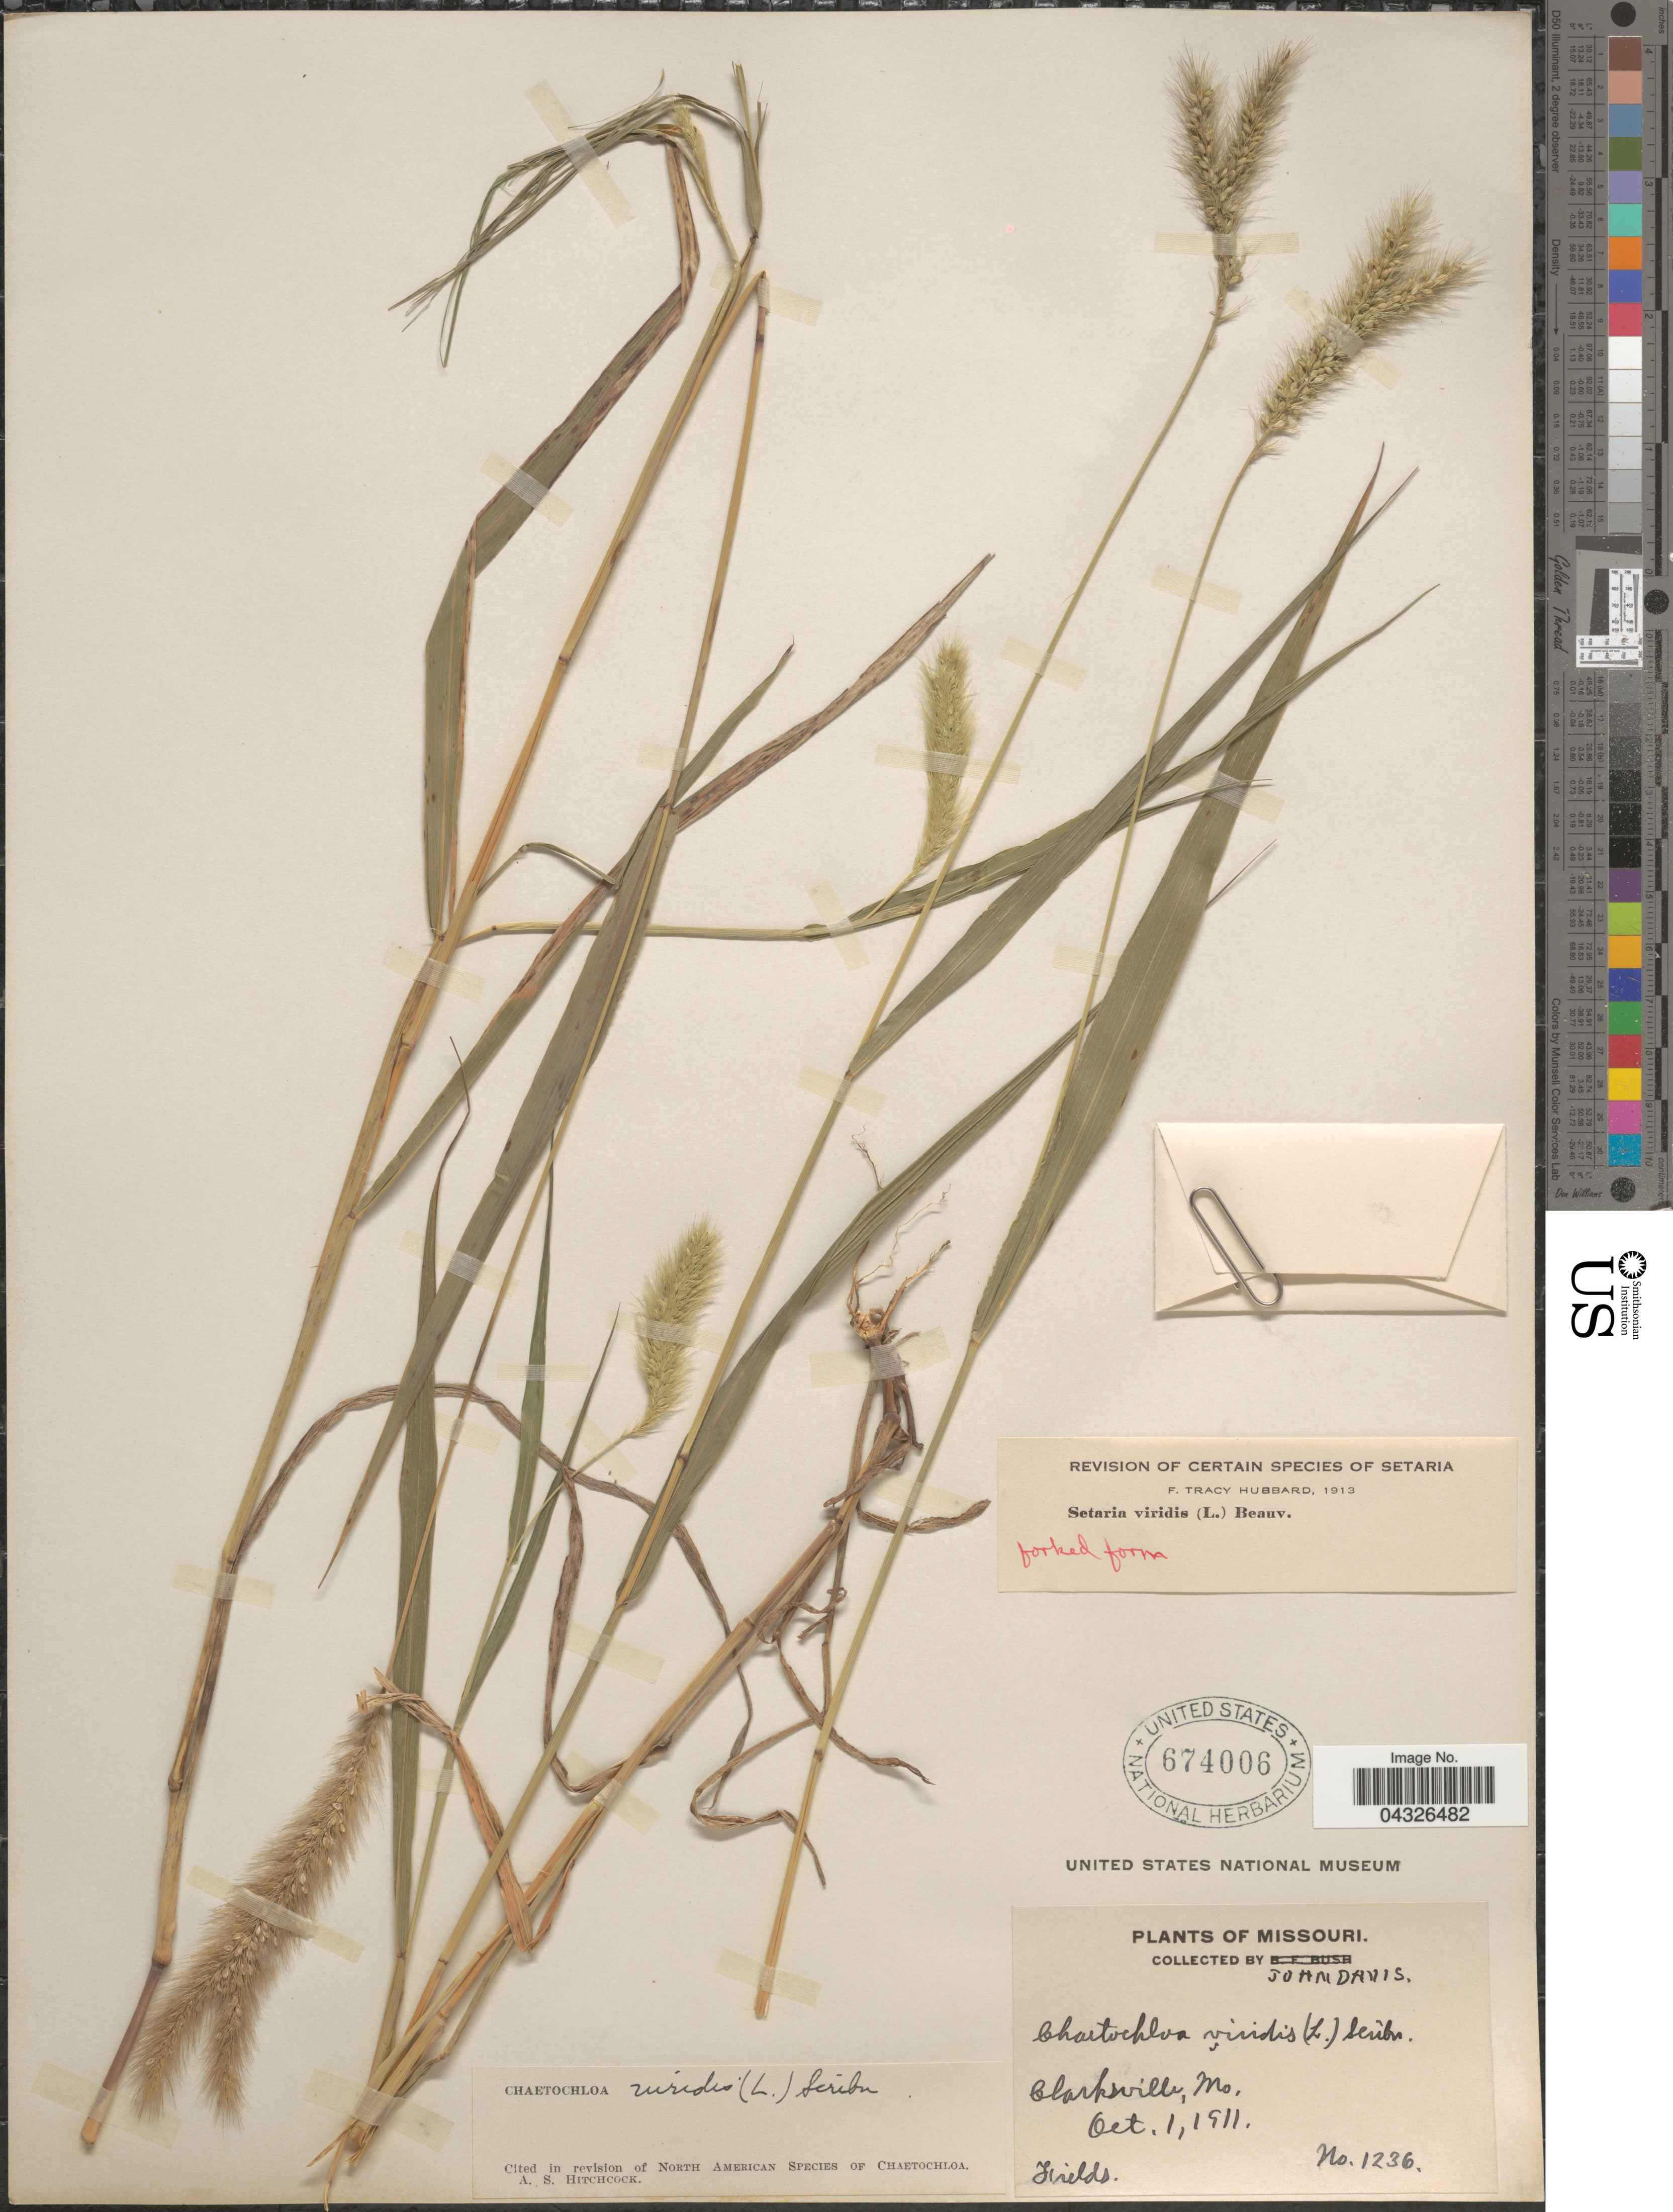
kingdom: Plantae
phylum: Tracheophyta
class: Liliopsida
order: Poales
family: Poaceae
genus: Setaria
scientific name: Setaria viridis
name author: (L.) P. Beauv.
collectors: J. Davis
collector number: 1236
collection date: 1911-10-01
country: United States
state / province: Missouri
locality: Clarksville. Fields.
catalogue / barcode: US 674006